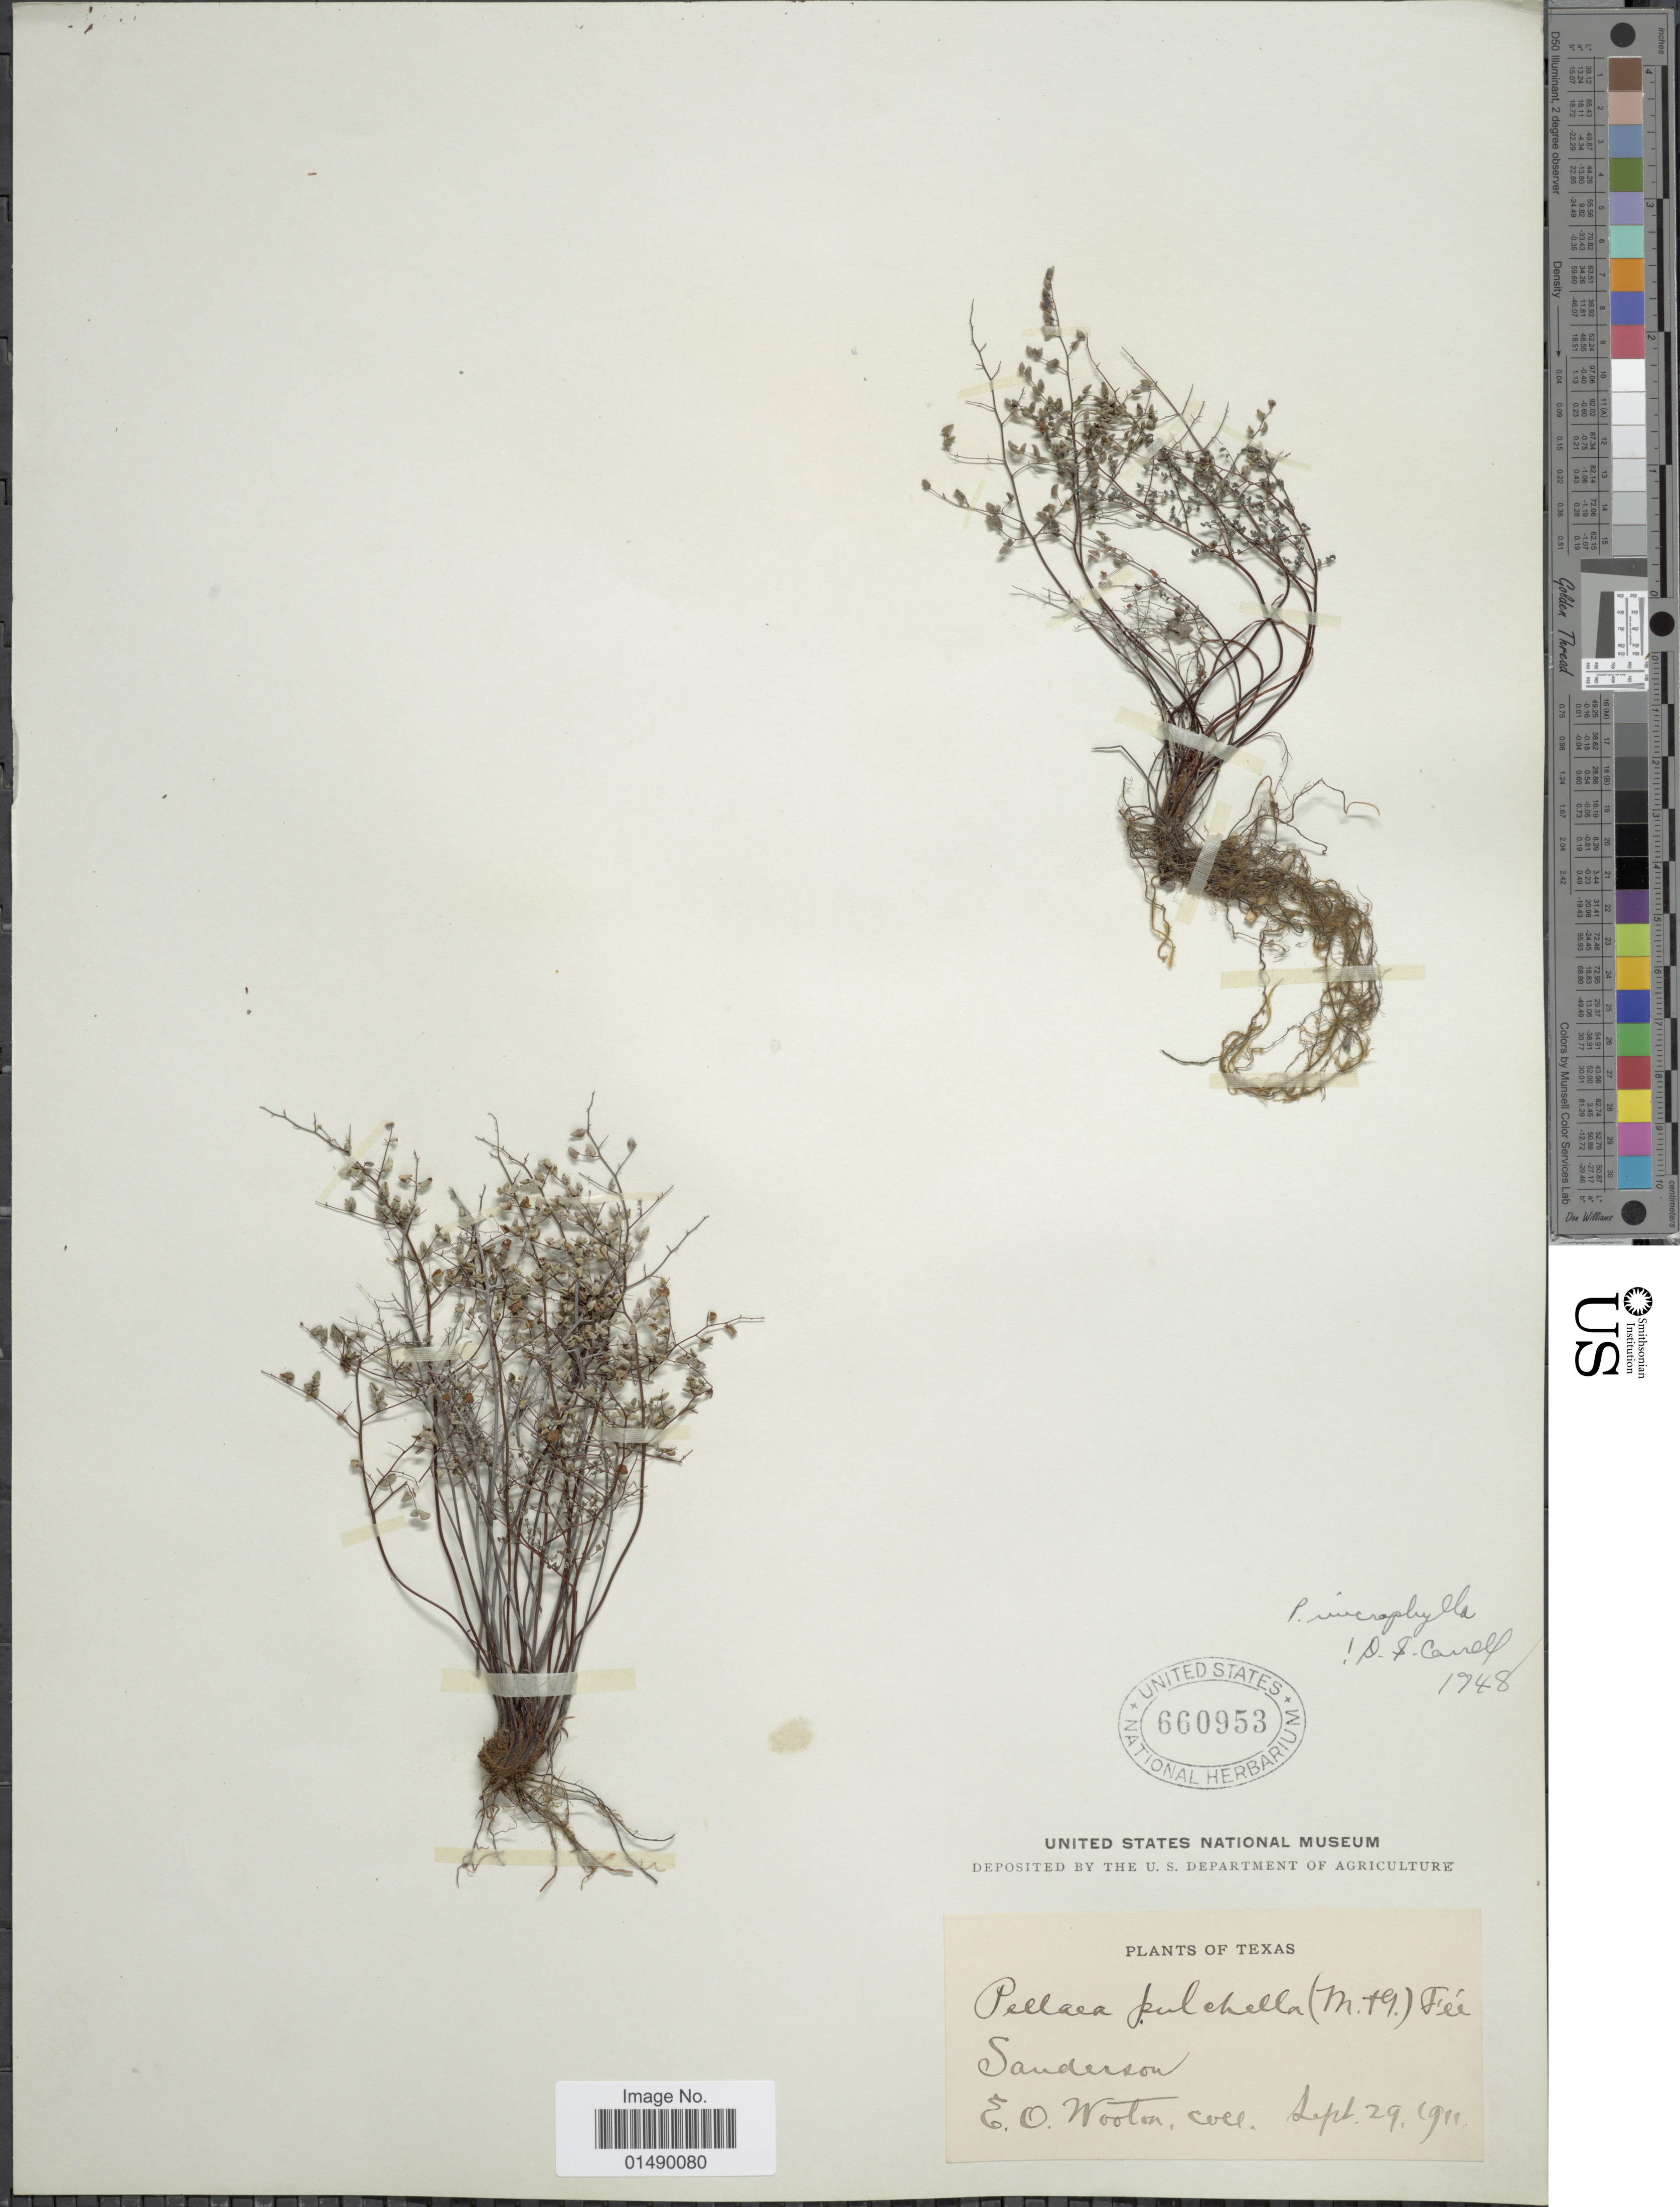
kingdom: Plantae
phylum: Tracheophyta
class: Polypodiopsida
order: Polypodiales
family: Pteridaceae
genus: Argyrochosma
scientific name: Argyrochosma microphylla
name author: (Mett. ex Kuhn) Windham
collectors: E. O. Wooton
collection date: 1911-09-29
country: United States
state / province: Texas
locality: Sanderson.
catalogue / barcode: US 660953